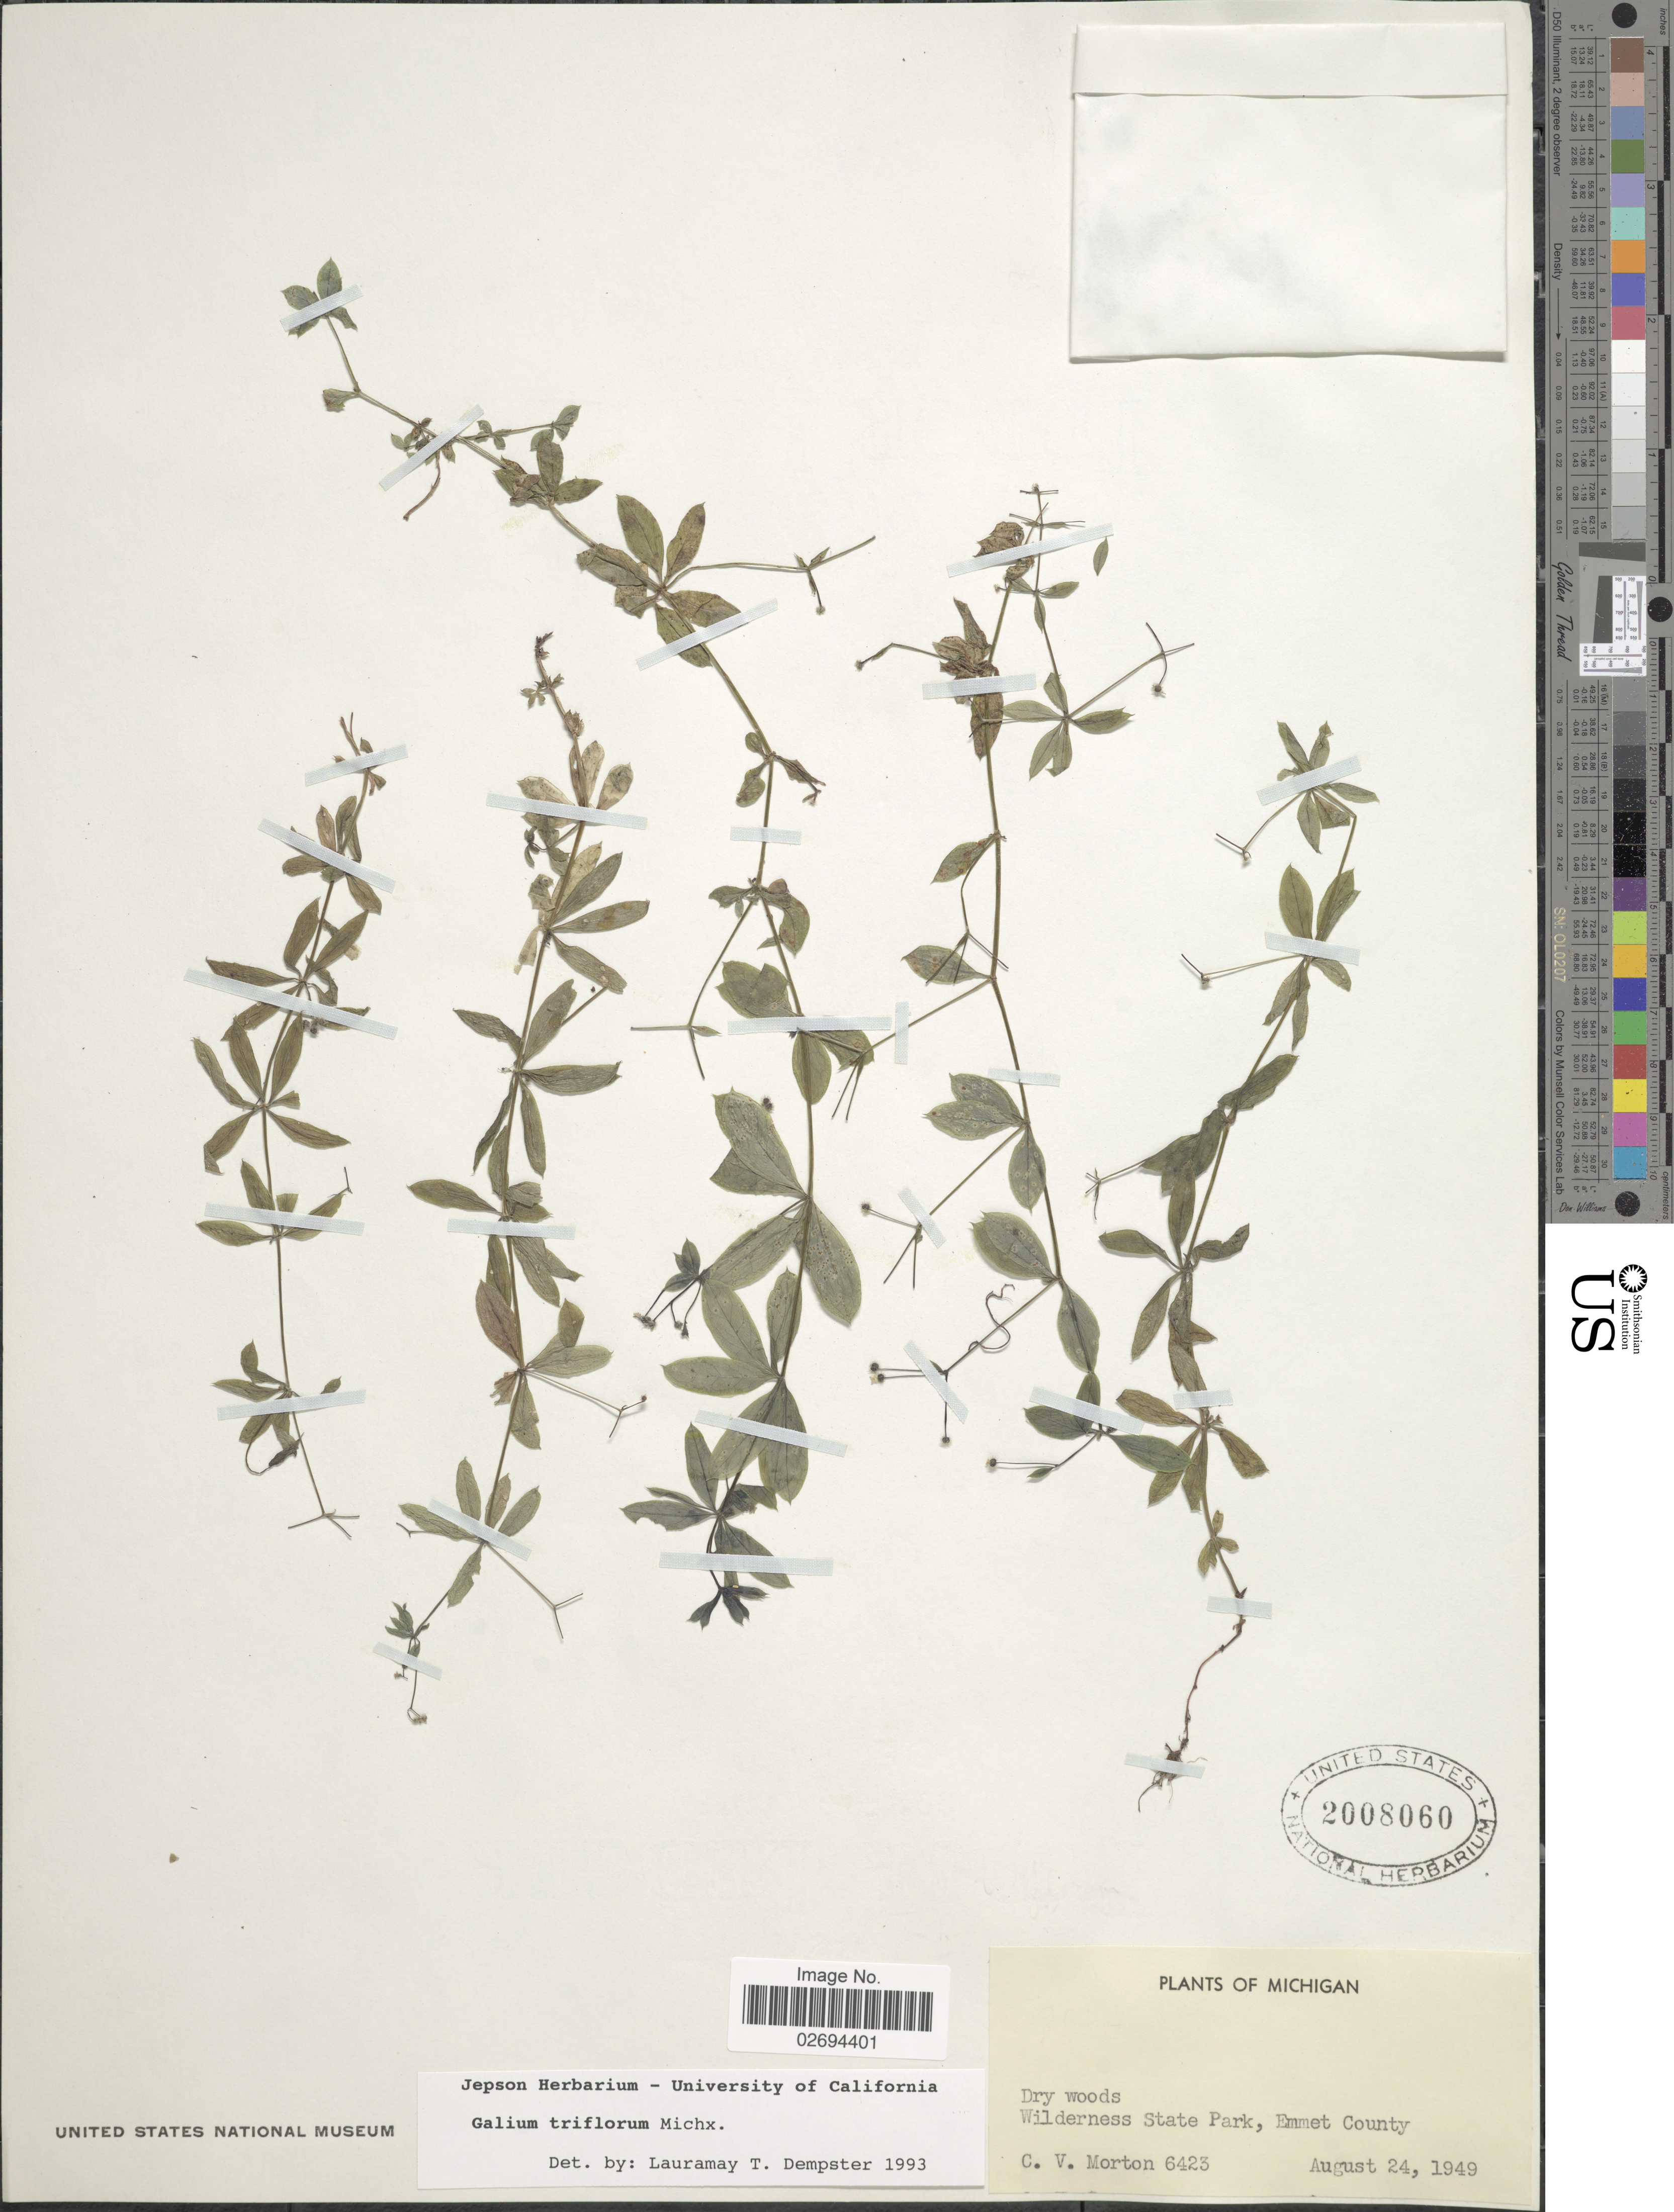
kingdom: Plantae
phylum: Tracheophyta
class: Magnoliopsida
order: Gentianales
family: Rubiaceae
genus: Galium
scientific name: Galium triflorum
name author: Michx.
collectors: C. V. Morton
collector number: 6423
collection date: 1949-08-24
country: United States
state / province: Michigan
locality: Dry woods. Wilderness State Park, Emmet County.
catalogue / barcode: US 2008060